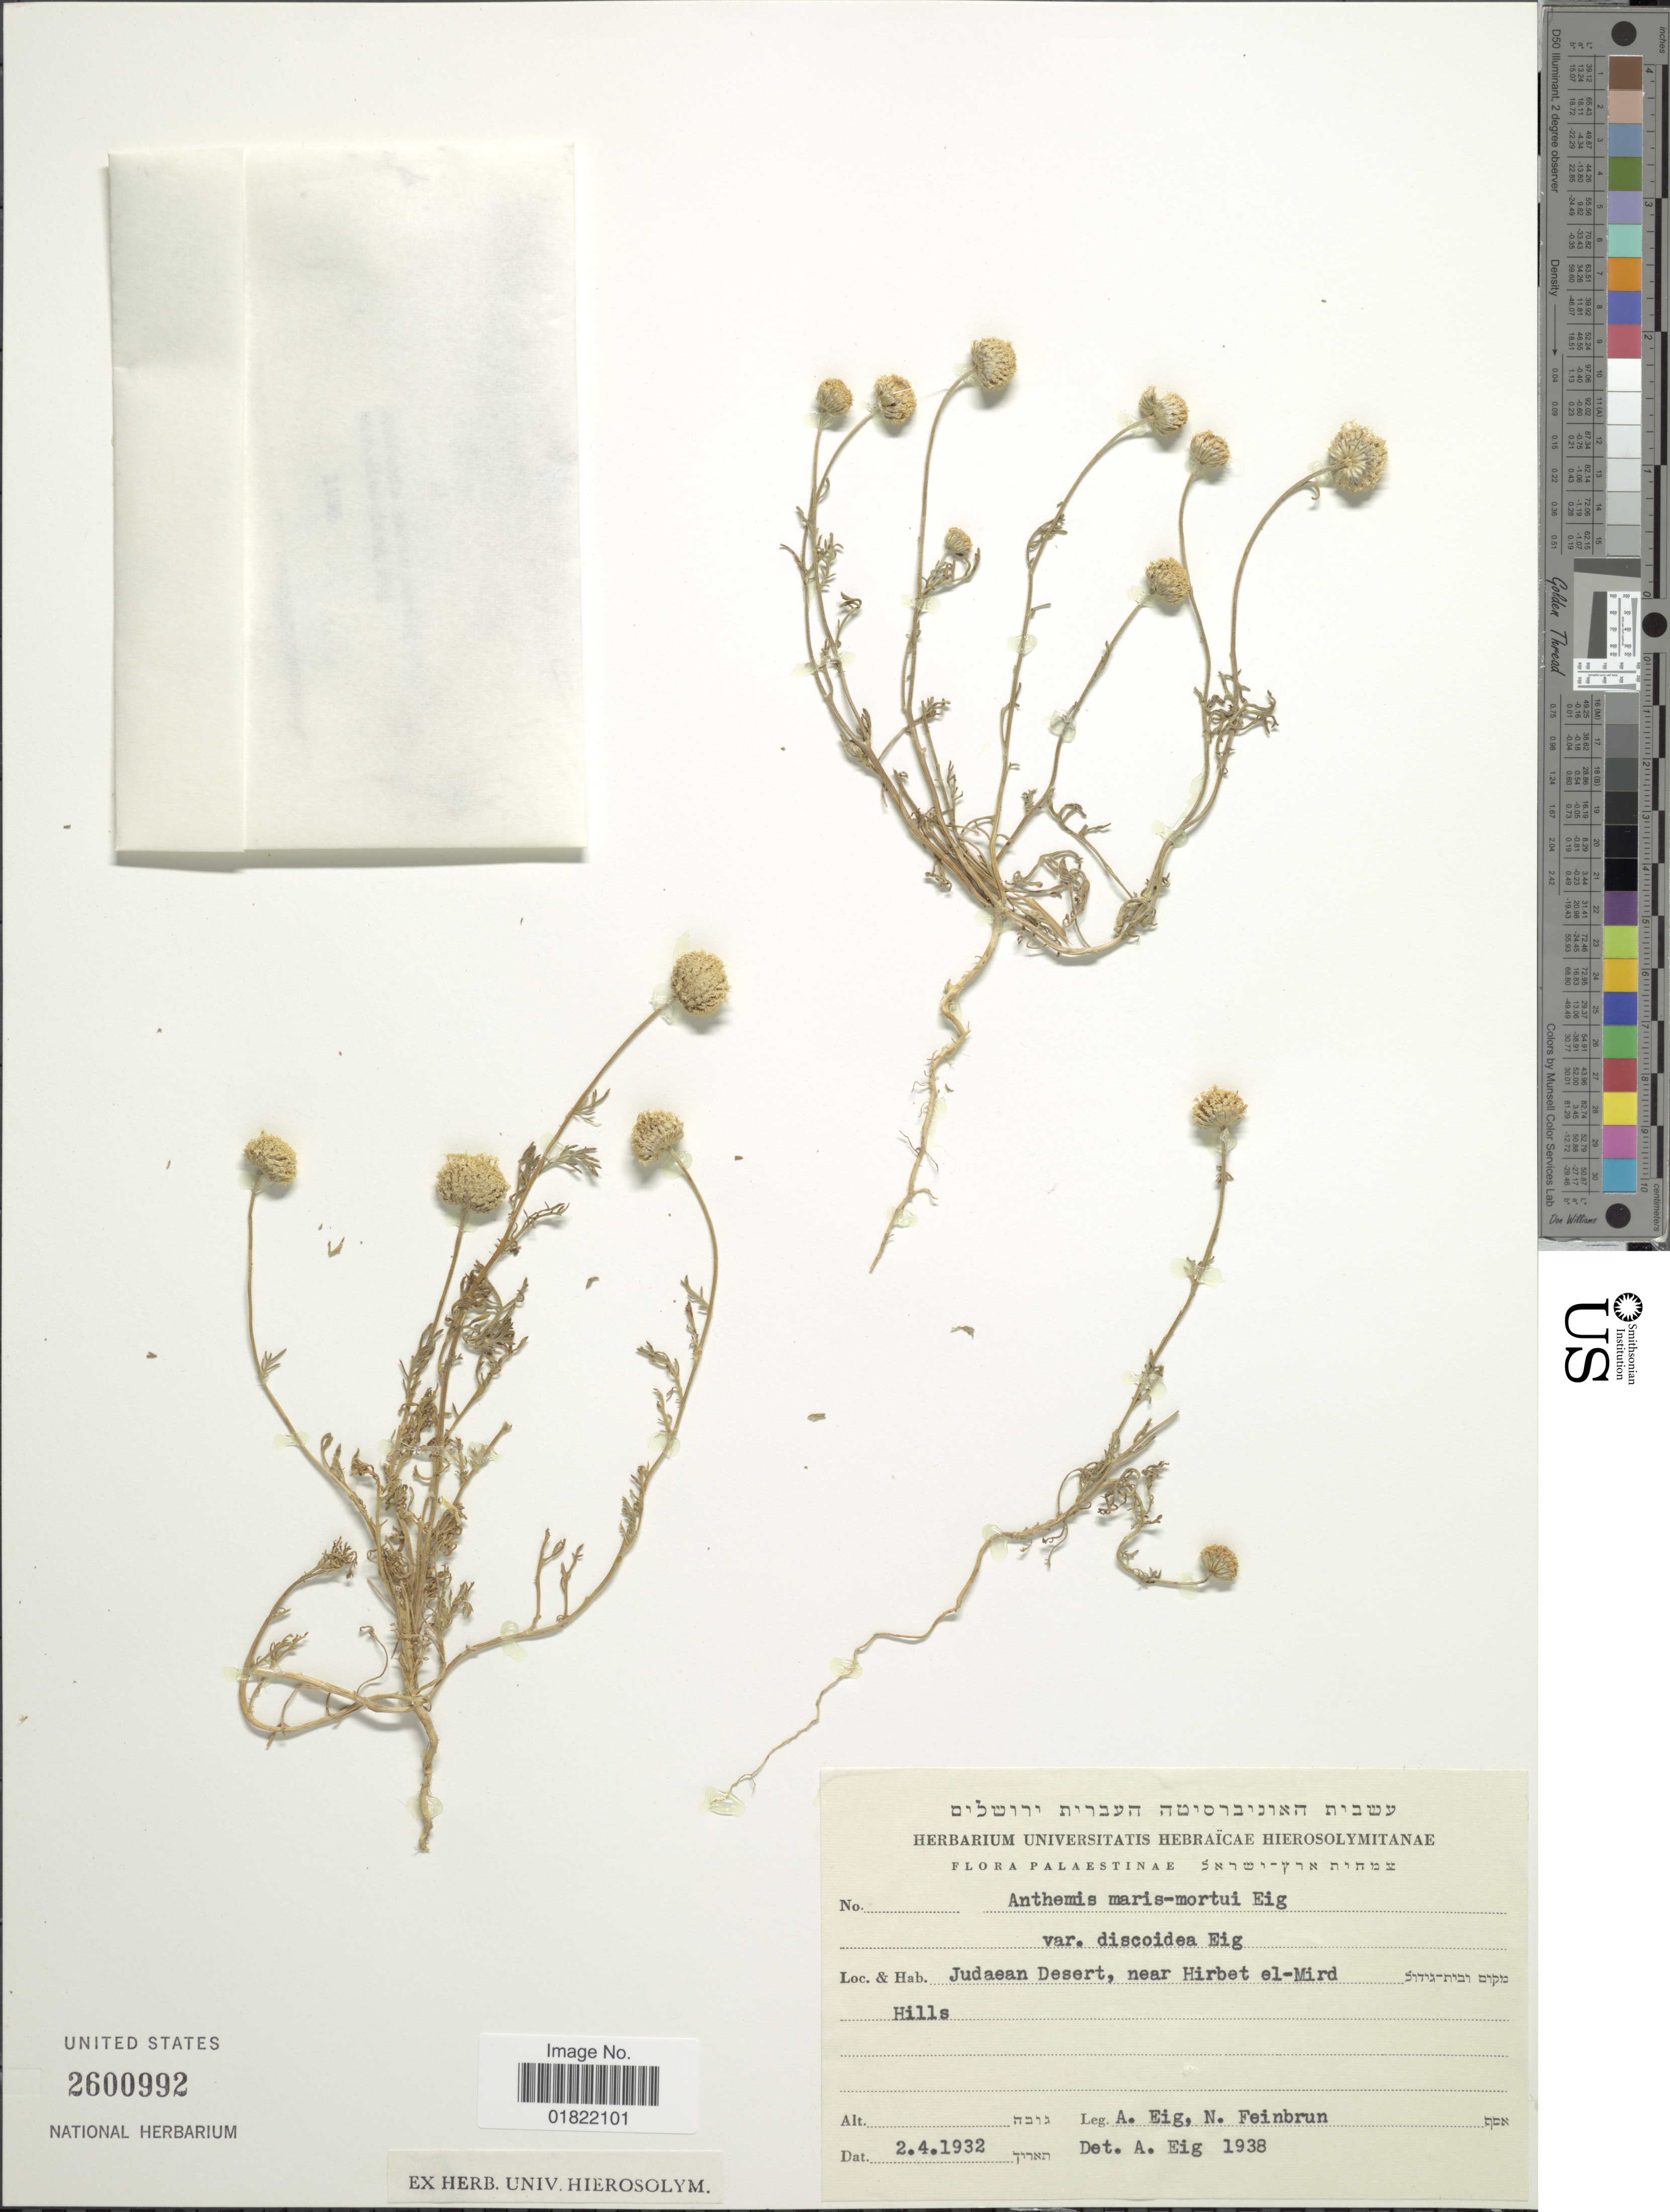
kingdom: Plantae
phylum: Tracheophyta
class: Magnoliopsida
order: Asterales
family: Asteraceae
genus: Anthemis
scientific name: Anthemis maris-martui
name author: Eig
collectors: A. Eig & N. Feinbrun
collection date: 1932-04-02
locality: Palaestineae, Judaean Desert, near Hirbet el-Mird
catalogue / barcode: US 2600992